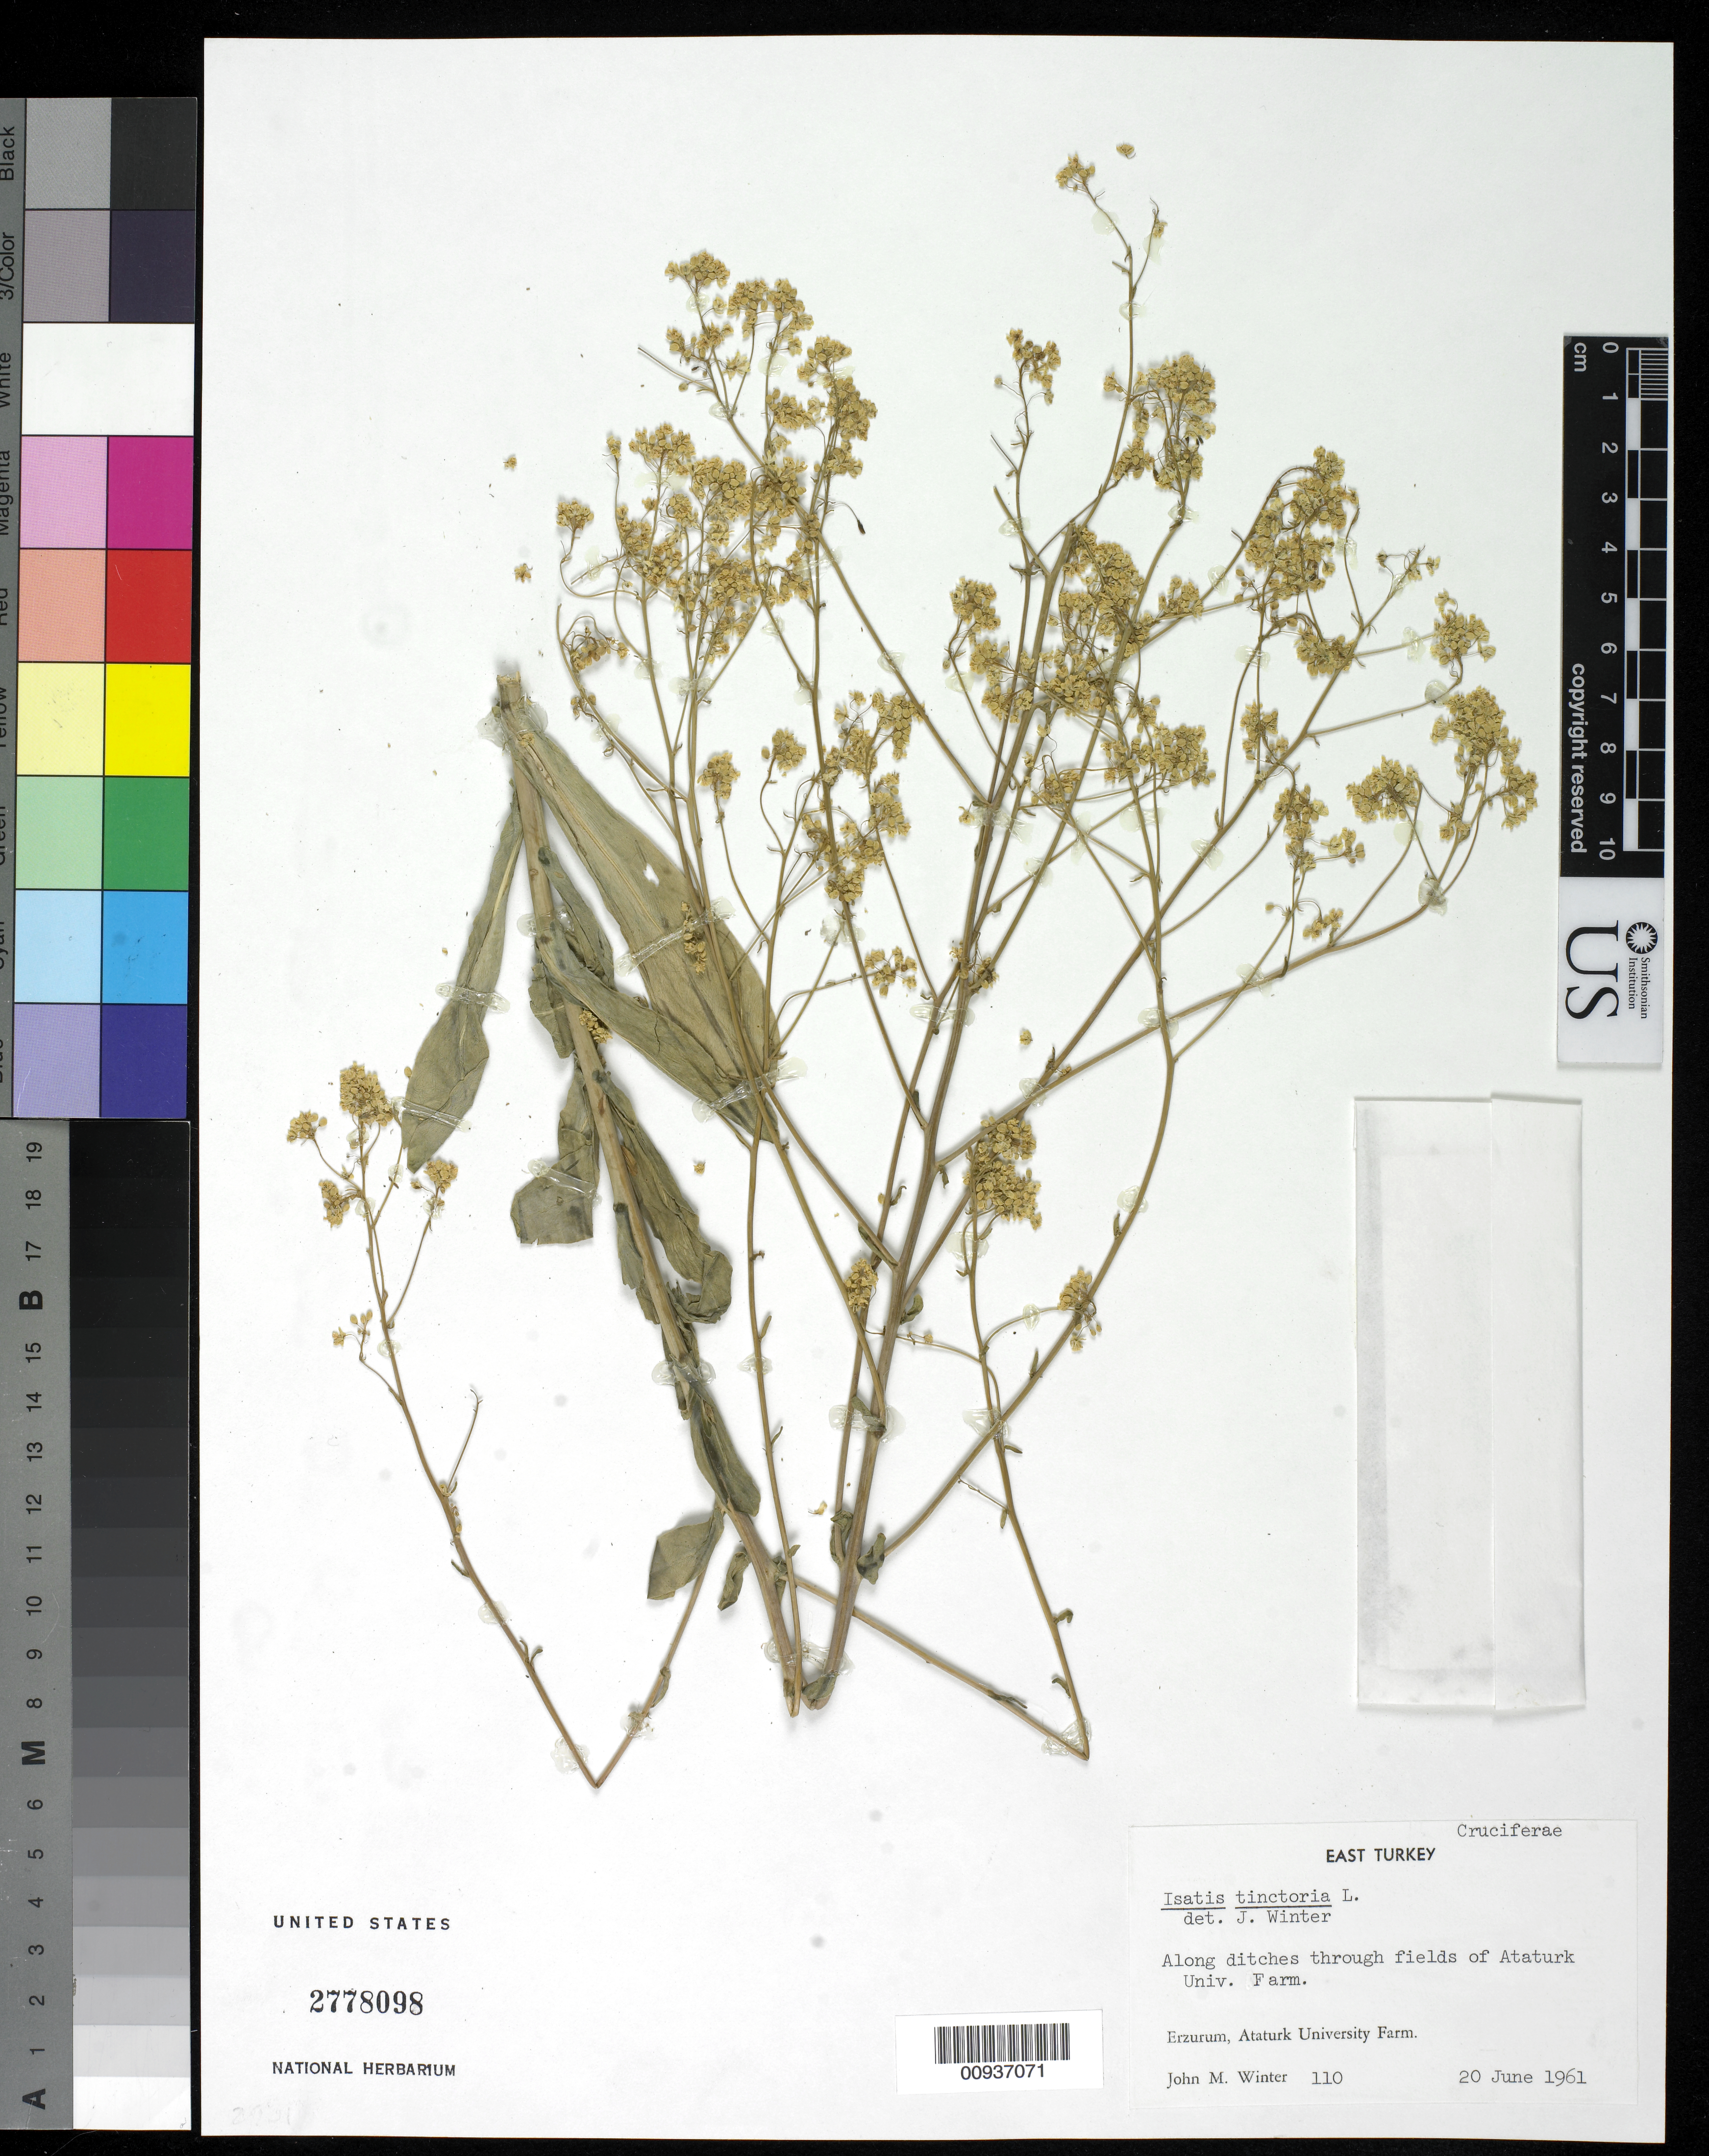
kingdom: Plantae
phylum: Tracheophyta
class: Magnoliopsida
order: Brassicales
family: Brassicaceae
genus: Isatis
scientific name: Isatis tinctoria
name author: L.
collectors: J. M. Winter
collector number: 110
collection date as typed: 20 Jun 1961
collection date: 1961-06-20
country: Turkey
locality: Erzurum, Ataturk University Farm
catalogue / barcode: US 2778098